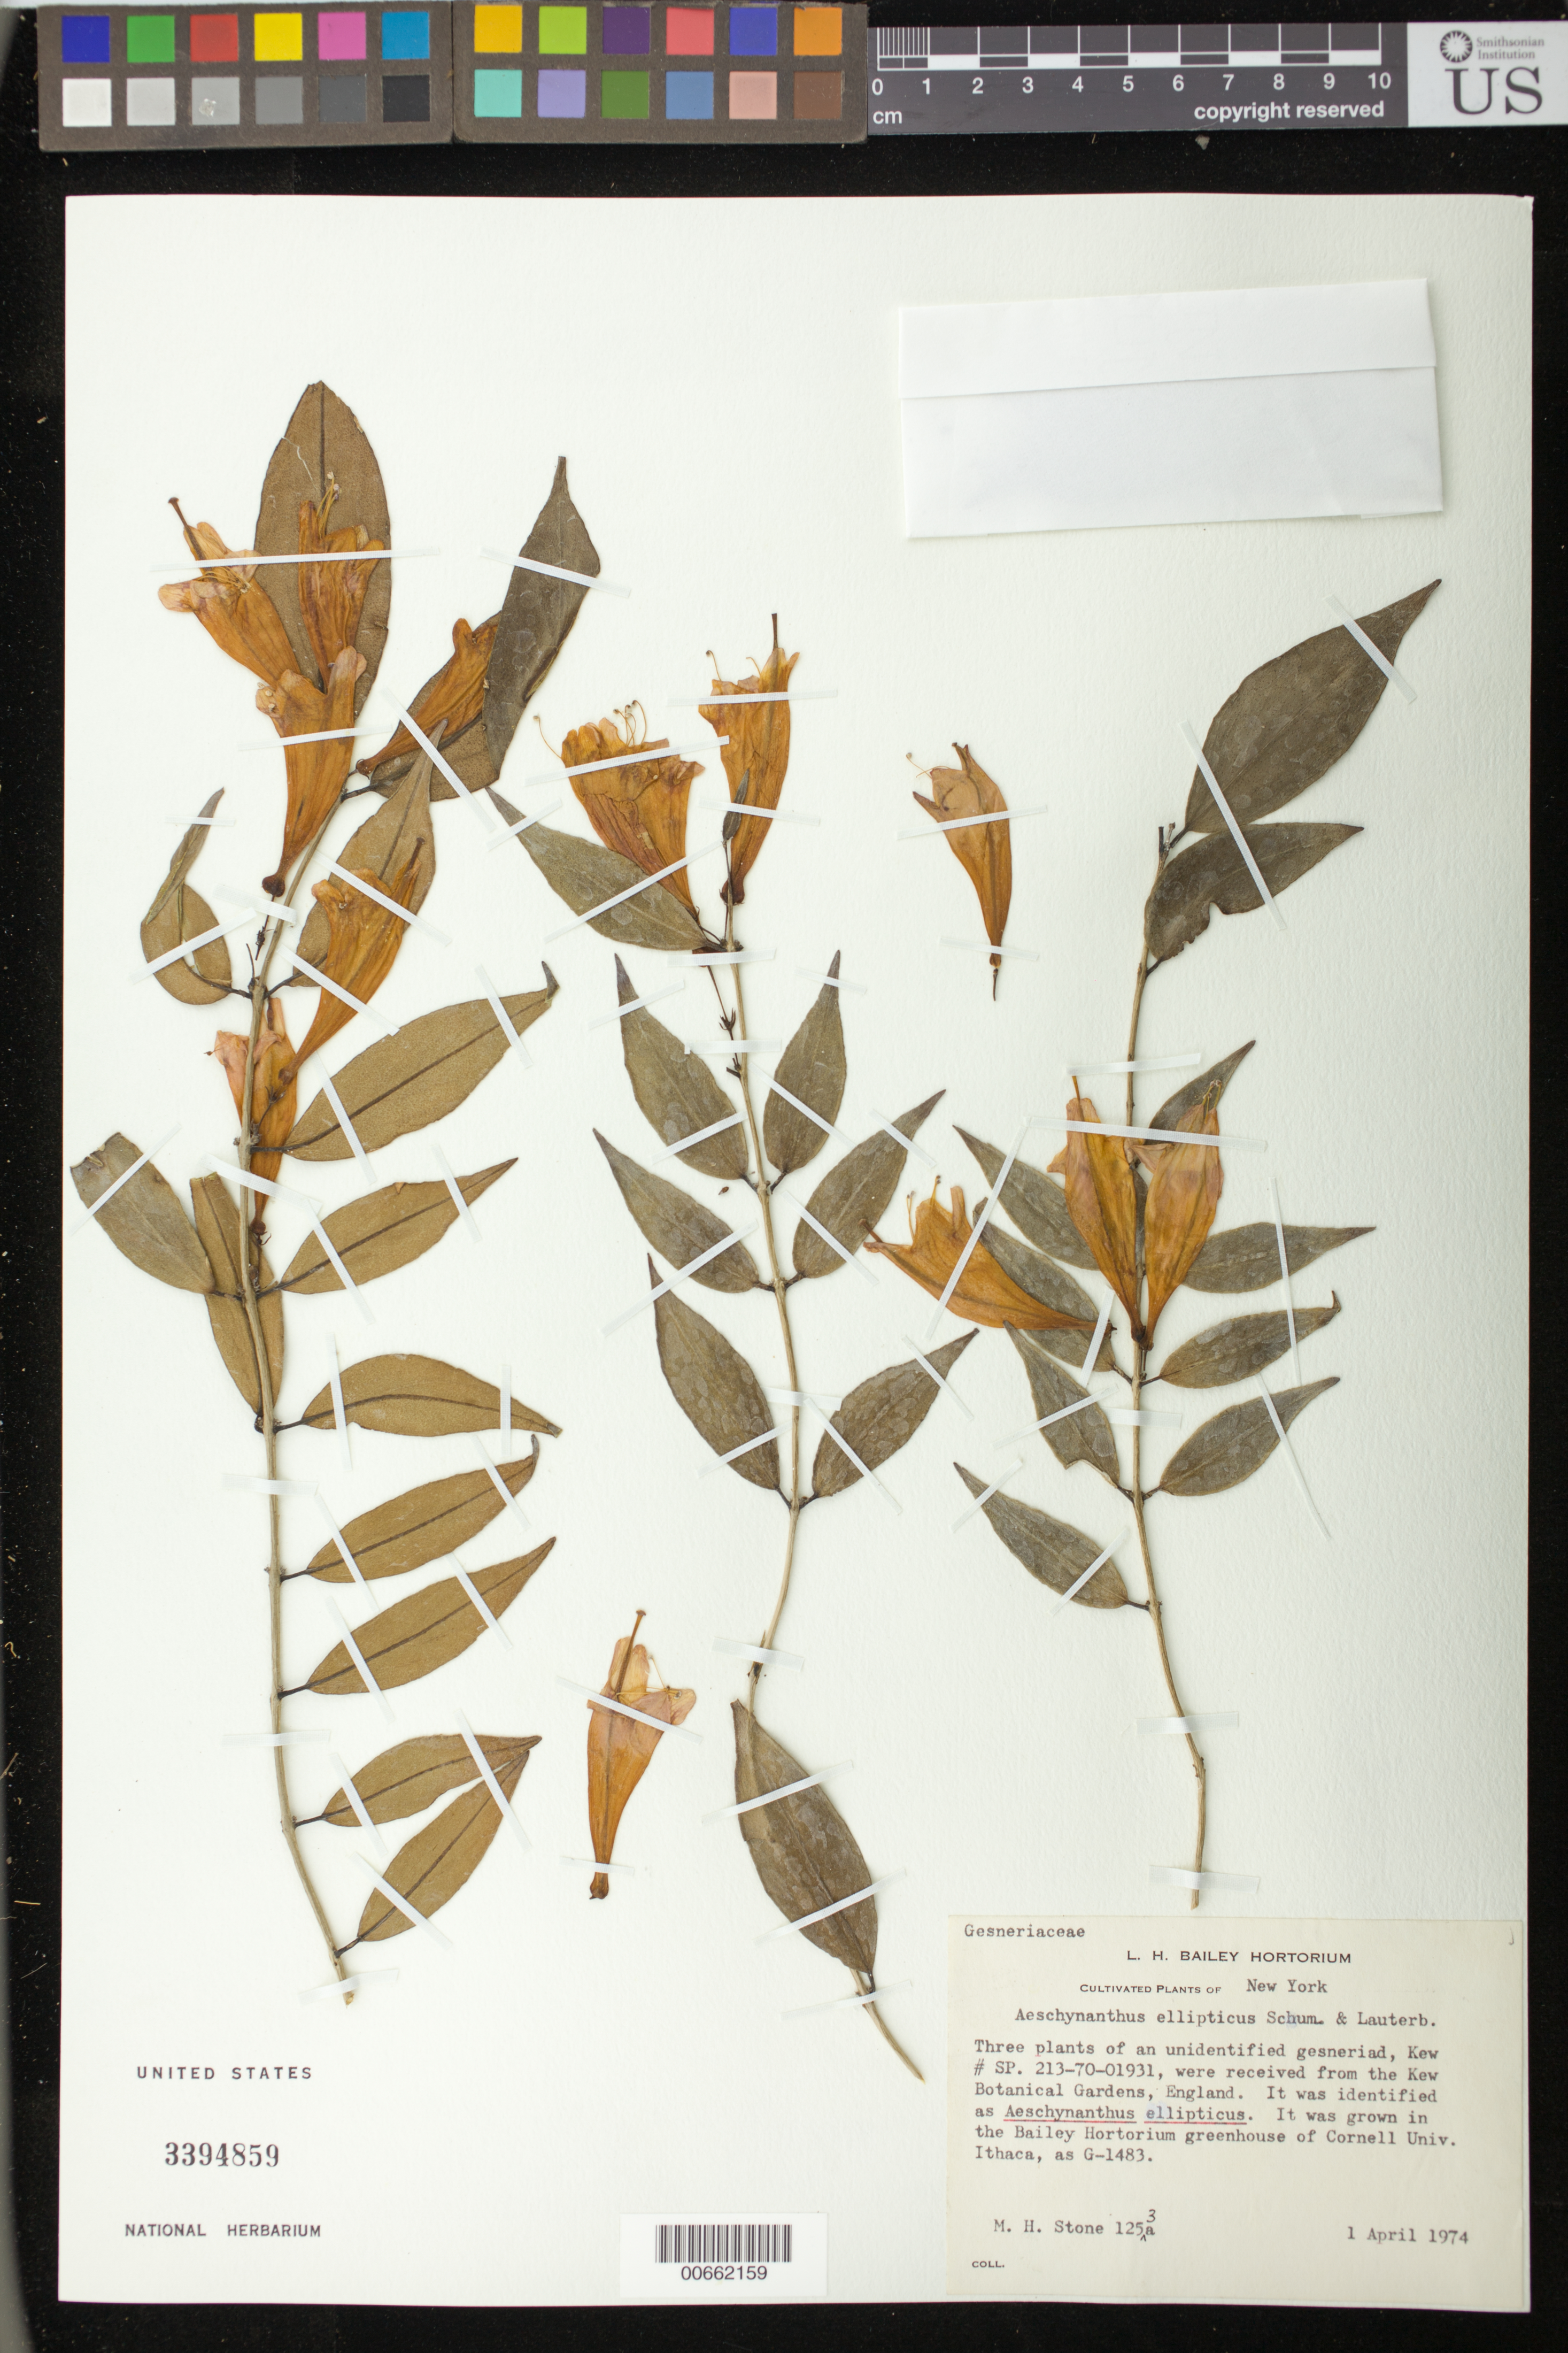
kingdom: Plantae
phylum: Tracheophyta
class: Magnoliopsida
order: Lamiales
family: Gesneriaceae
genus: Aeschynanthus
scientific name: Aeschynanthus ellipticus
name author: Lauterb. & K. Schum.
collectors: M. Stone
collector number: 1253 a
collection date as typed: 01 Apr 1974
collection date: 1974-04-01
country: United States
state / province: New York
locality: Grown in the Bailey Hortorium greenhouse, Cornell University, Ithaca [New York]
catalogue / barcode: US 3394859